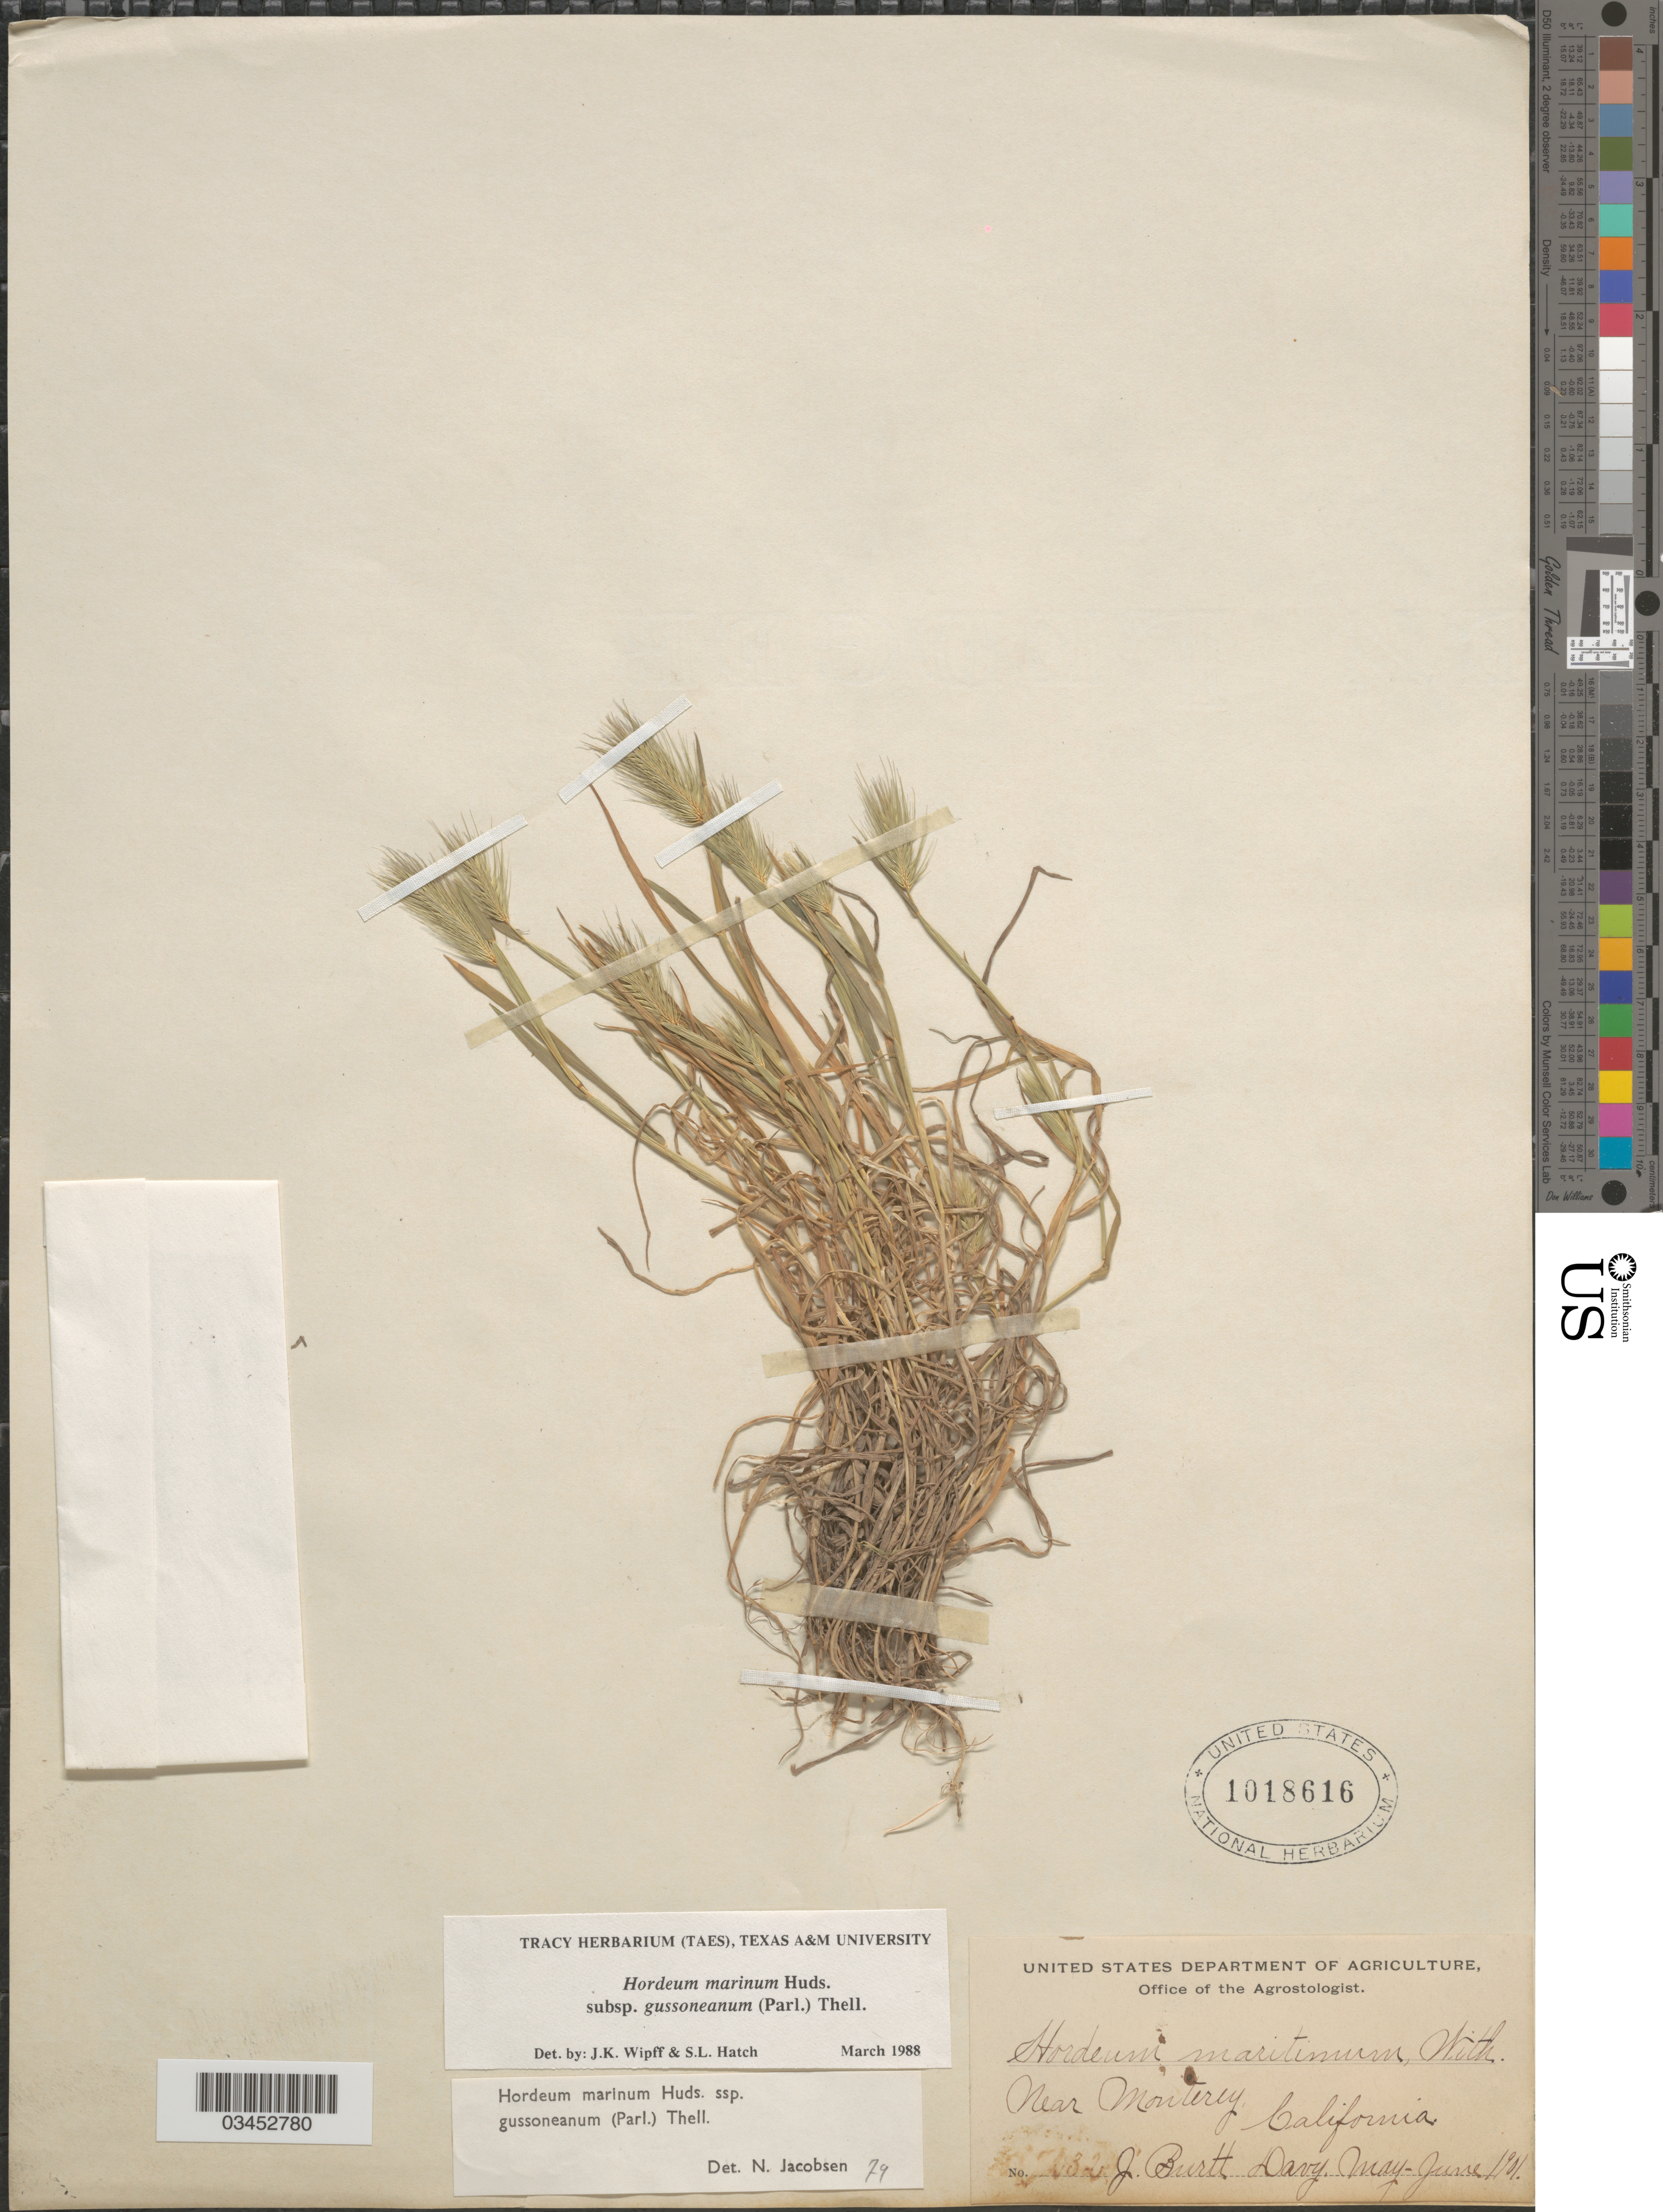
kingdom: Plantae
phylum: Tracheophyta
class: Liliopsida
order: Poales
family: Poaceae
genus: Hordeum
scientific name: Hordeum marinum subsp. gussoneanum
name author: (Parl.) Thell.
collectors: J. Burtt Davy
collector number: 32*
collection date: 1901-05/1901-06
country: United States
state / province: California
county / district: Monterey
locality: Near Monterey.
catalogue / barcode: US 1018616